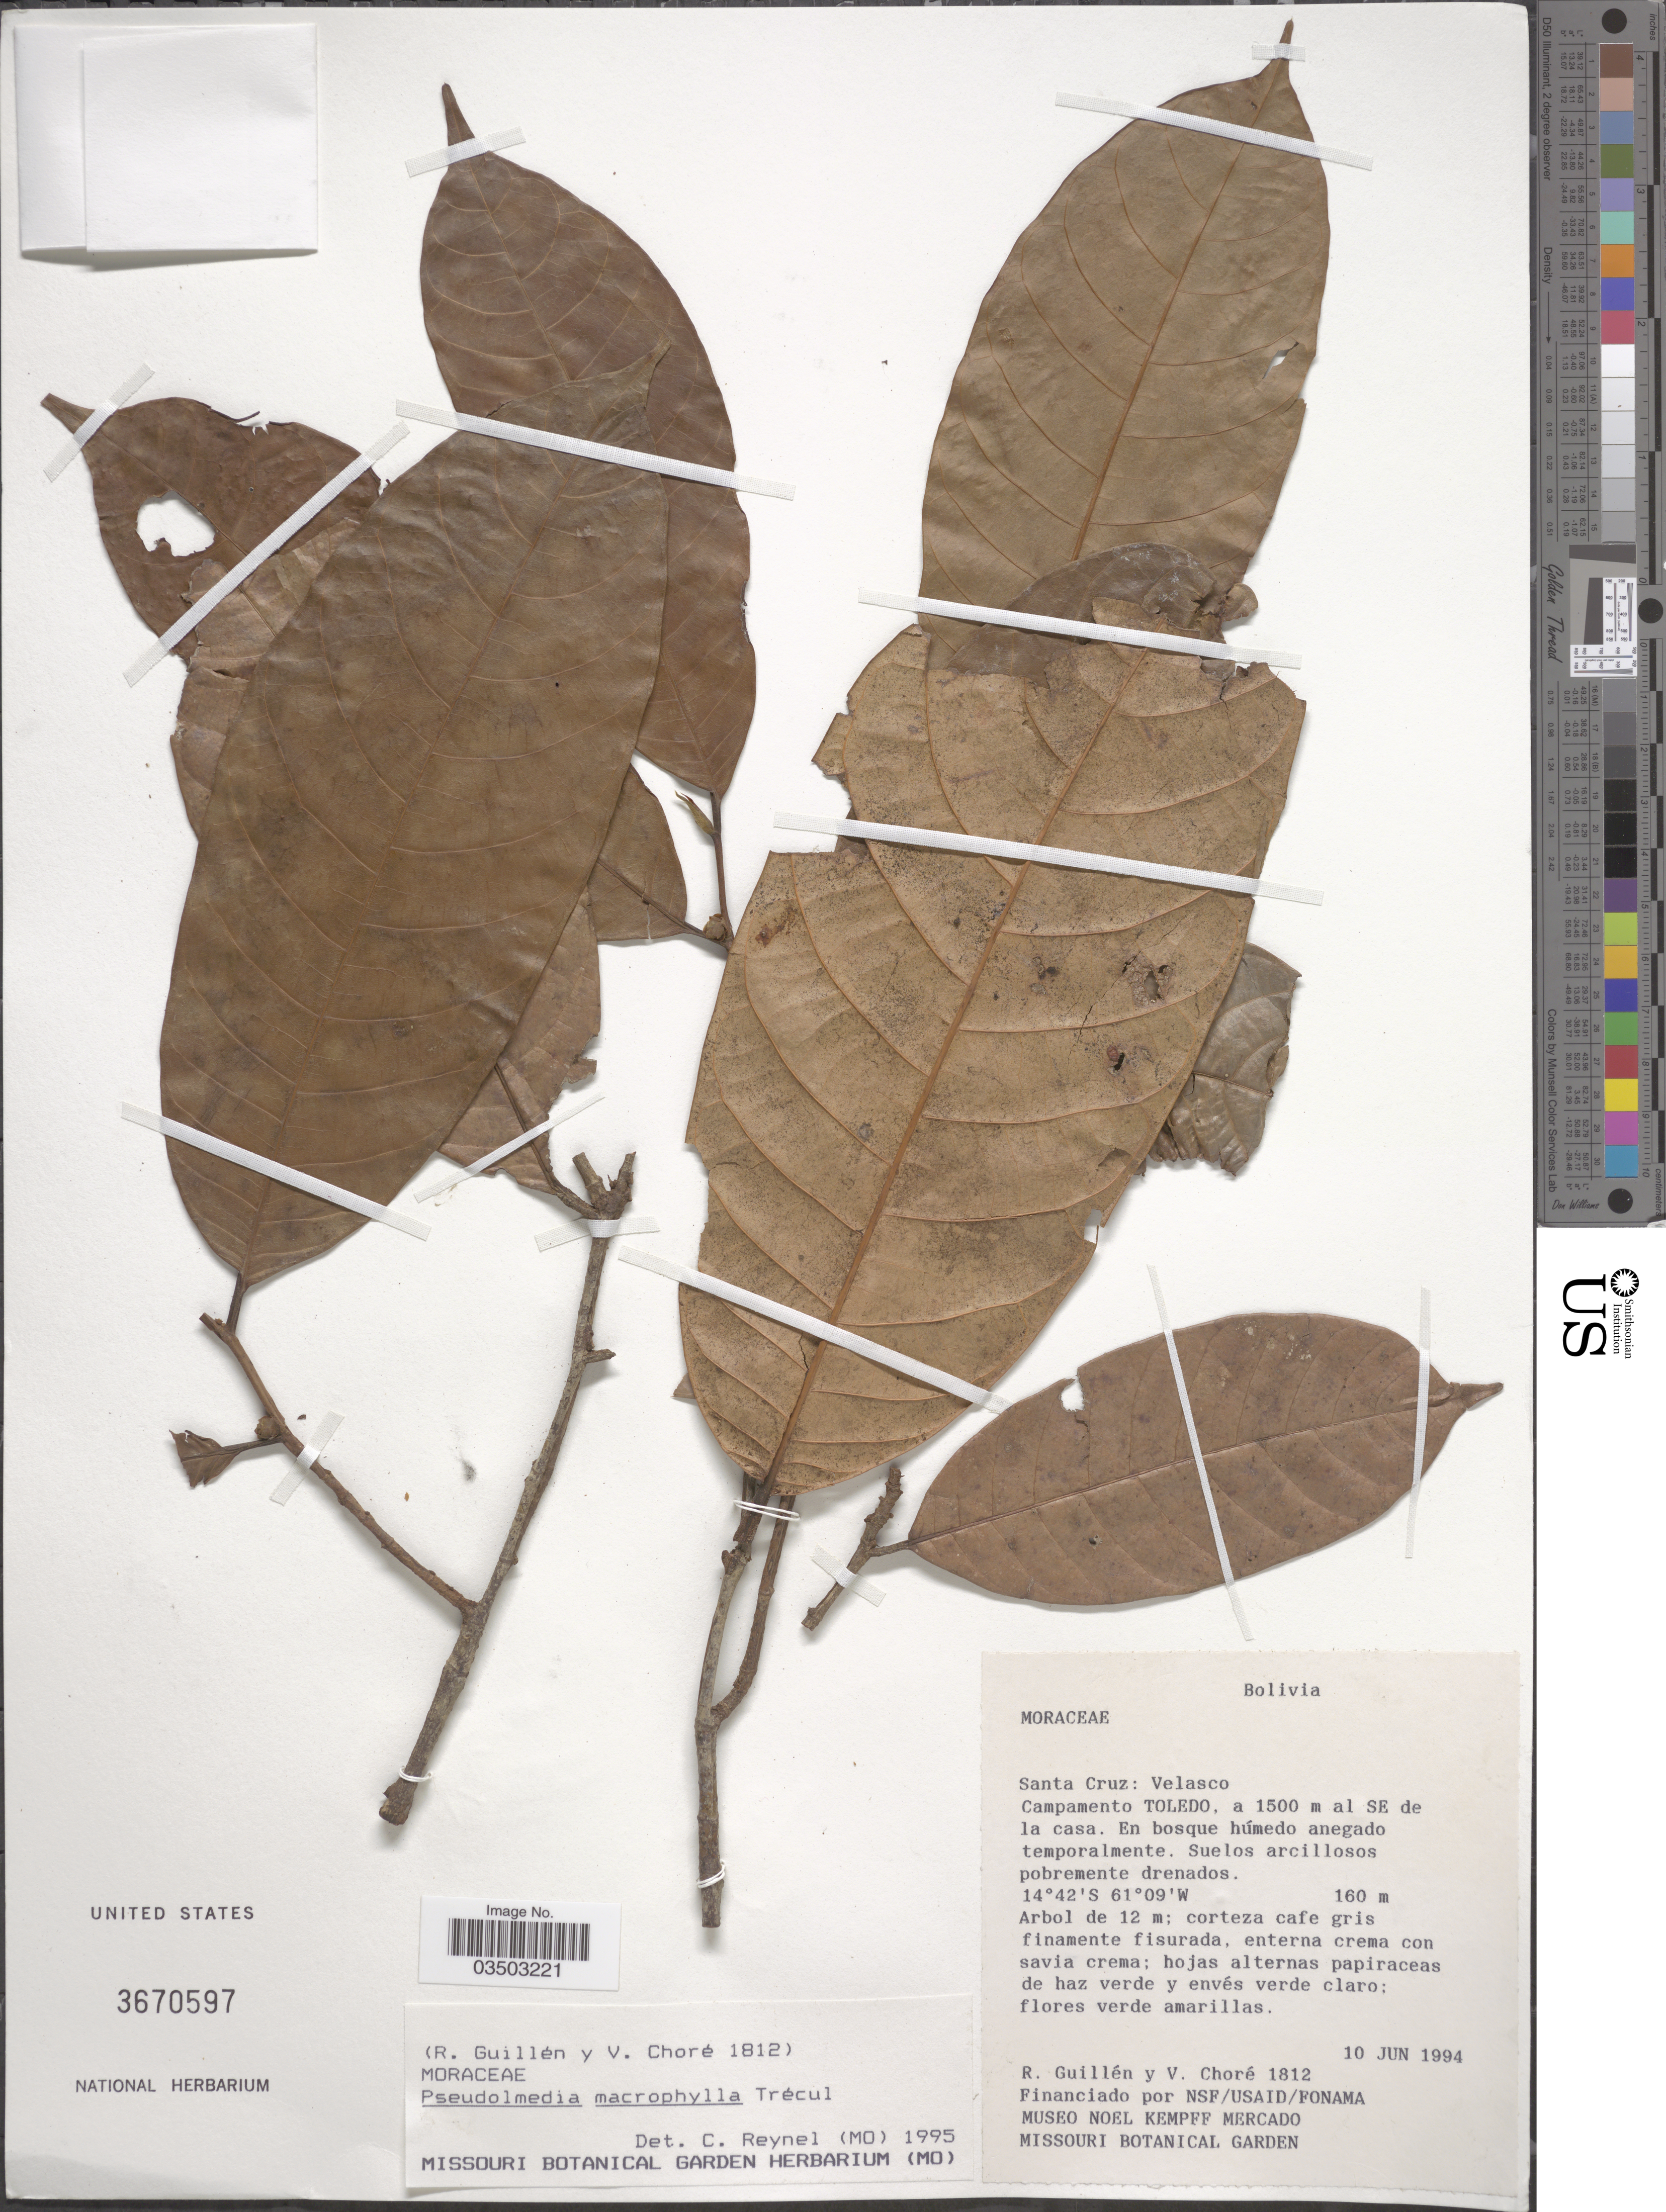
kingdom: Plantae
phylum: Tracheophyta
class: Magnoliopsida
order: Rosales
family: Moraceae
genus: Pseudolmedia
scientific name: Pseudolmedia macrophylla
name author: Trécul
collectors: R. Guillen & V. Chore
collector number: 1812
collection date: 1994-06-10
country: Bolivia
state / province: Santa Cruz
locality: Velasco. Campamento Toledo, a 1500 m al SE de la casa.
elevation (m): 160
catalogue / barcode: US 3670597